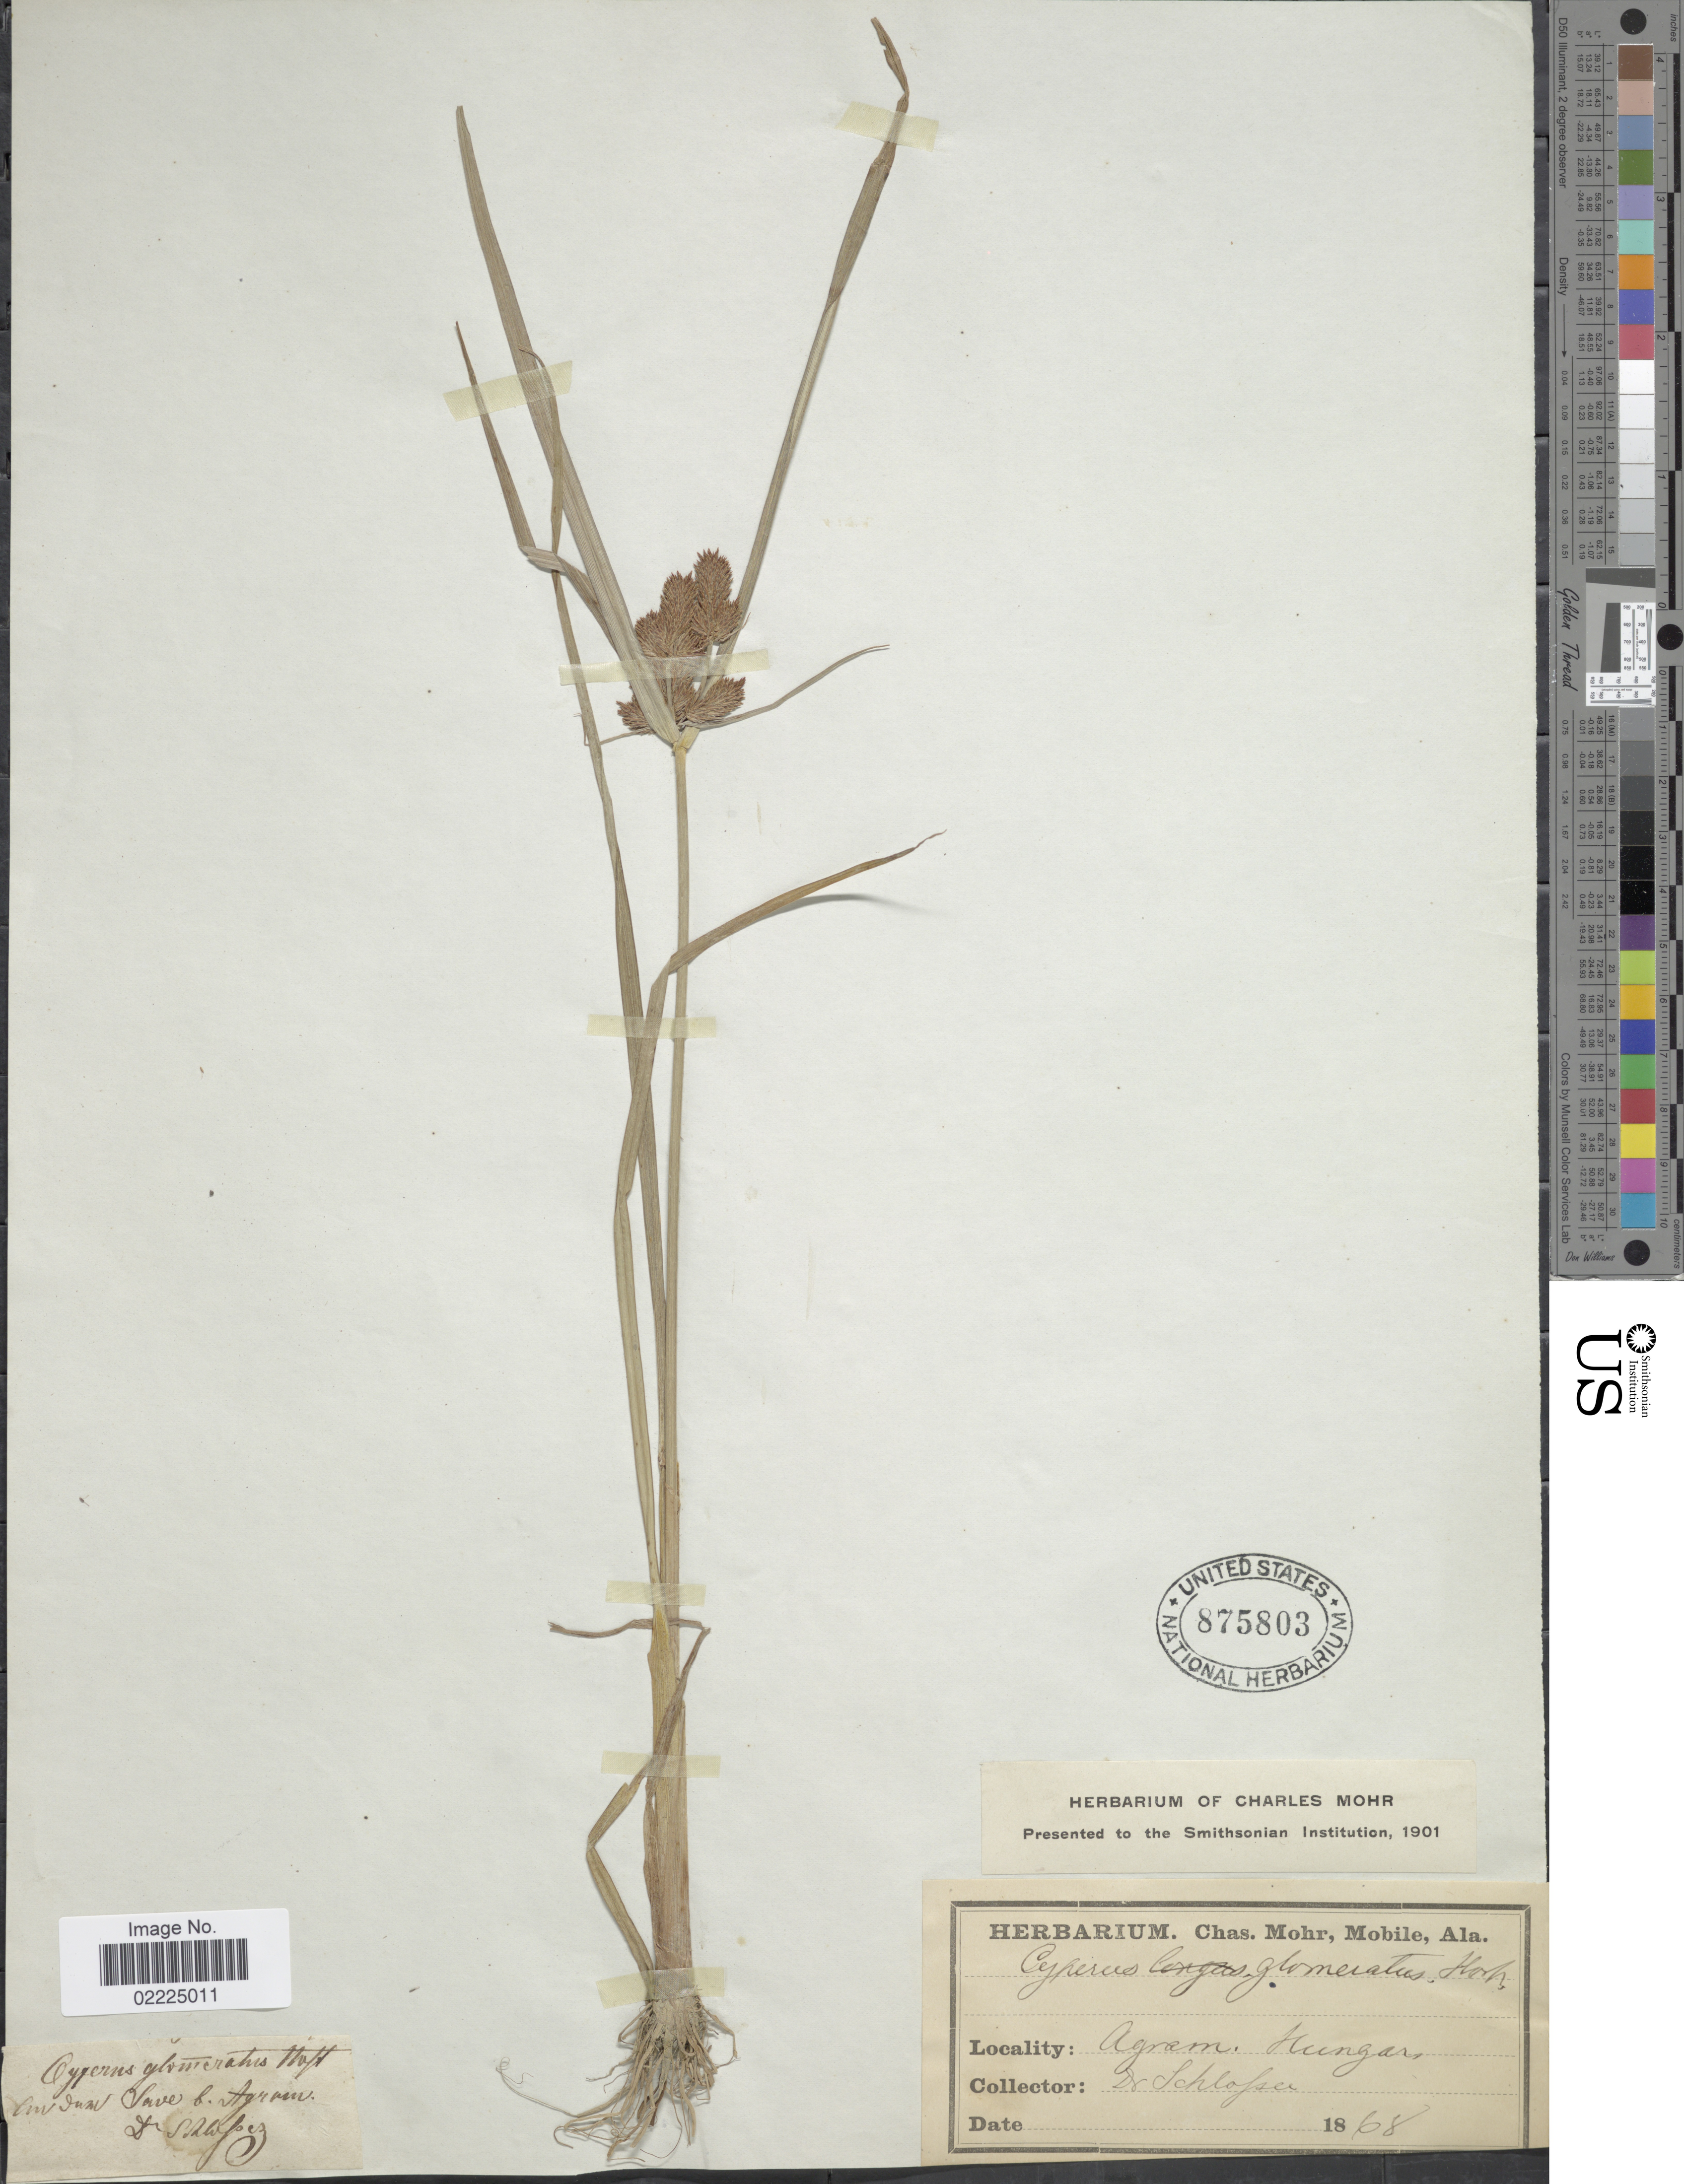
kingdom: Plantae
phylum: Tracheophyta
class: Liliopsida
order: Poales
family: Cyperaceae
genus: Cyperus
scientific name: Cyperus glomeratus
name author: L.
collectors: -. Schlosser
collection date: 1868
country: Hungary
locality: Agram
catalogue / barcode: US 875803